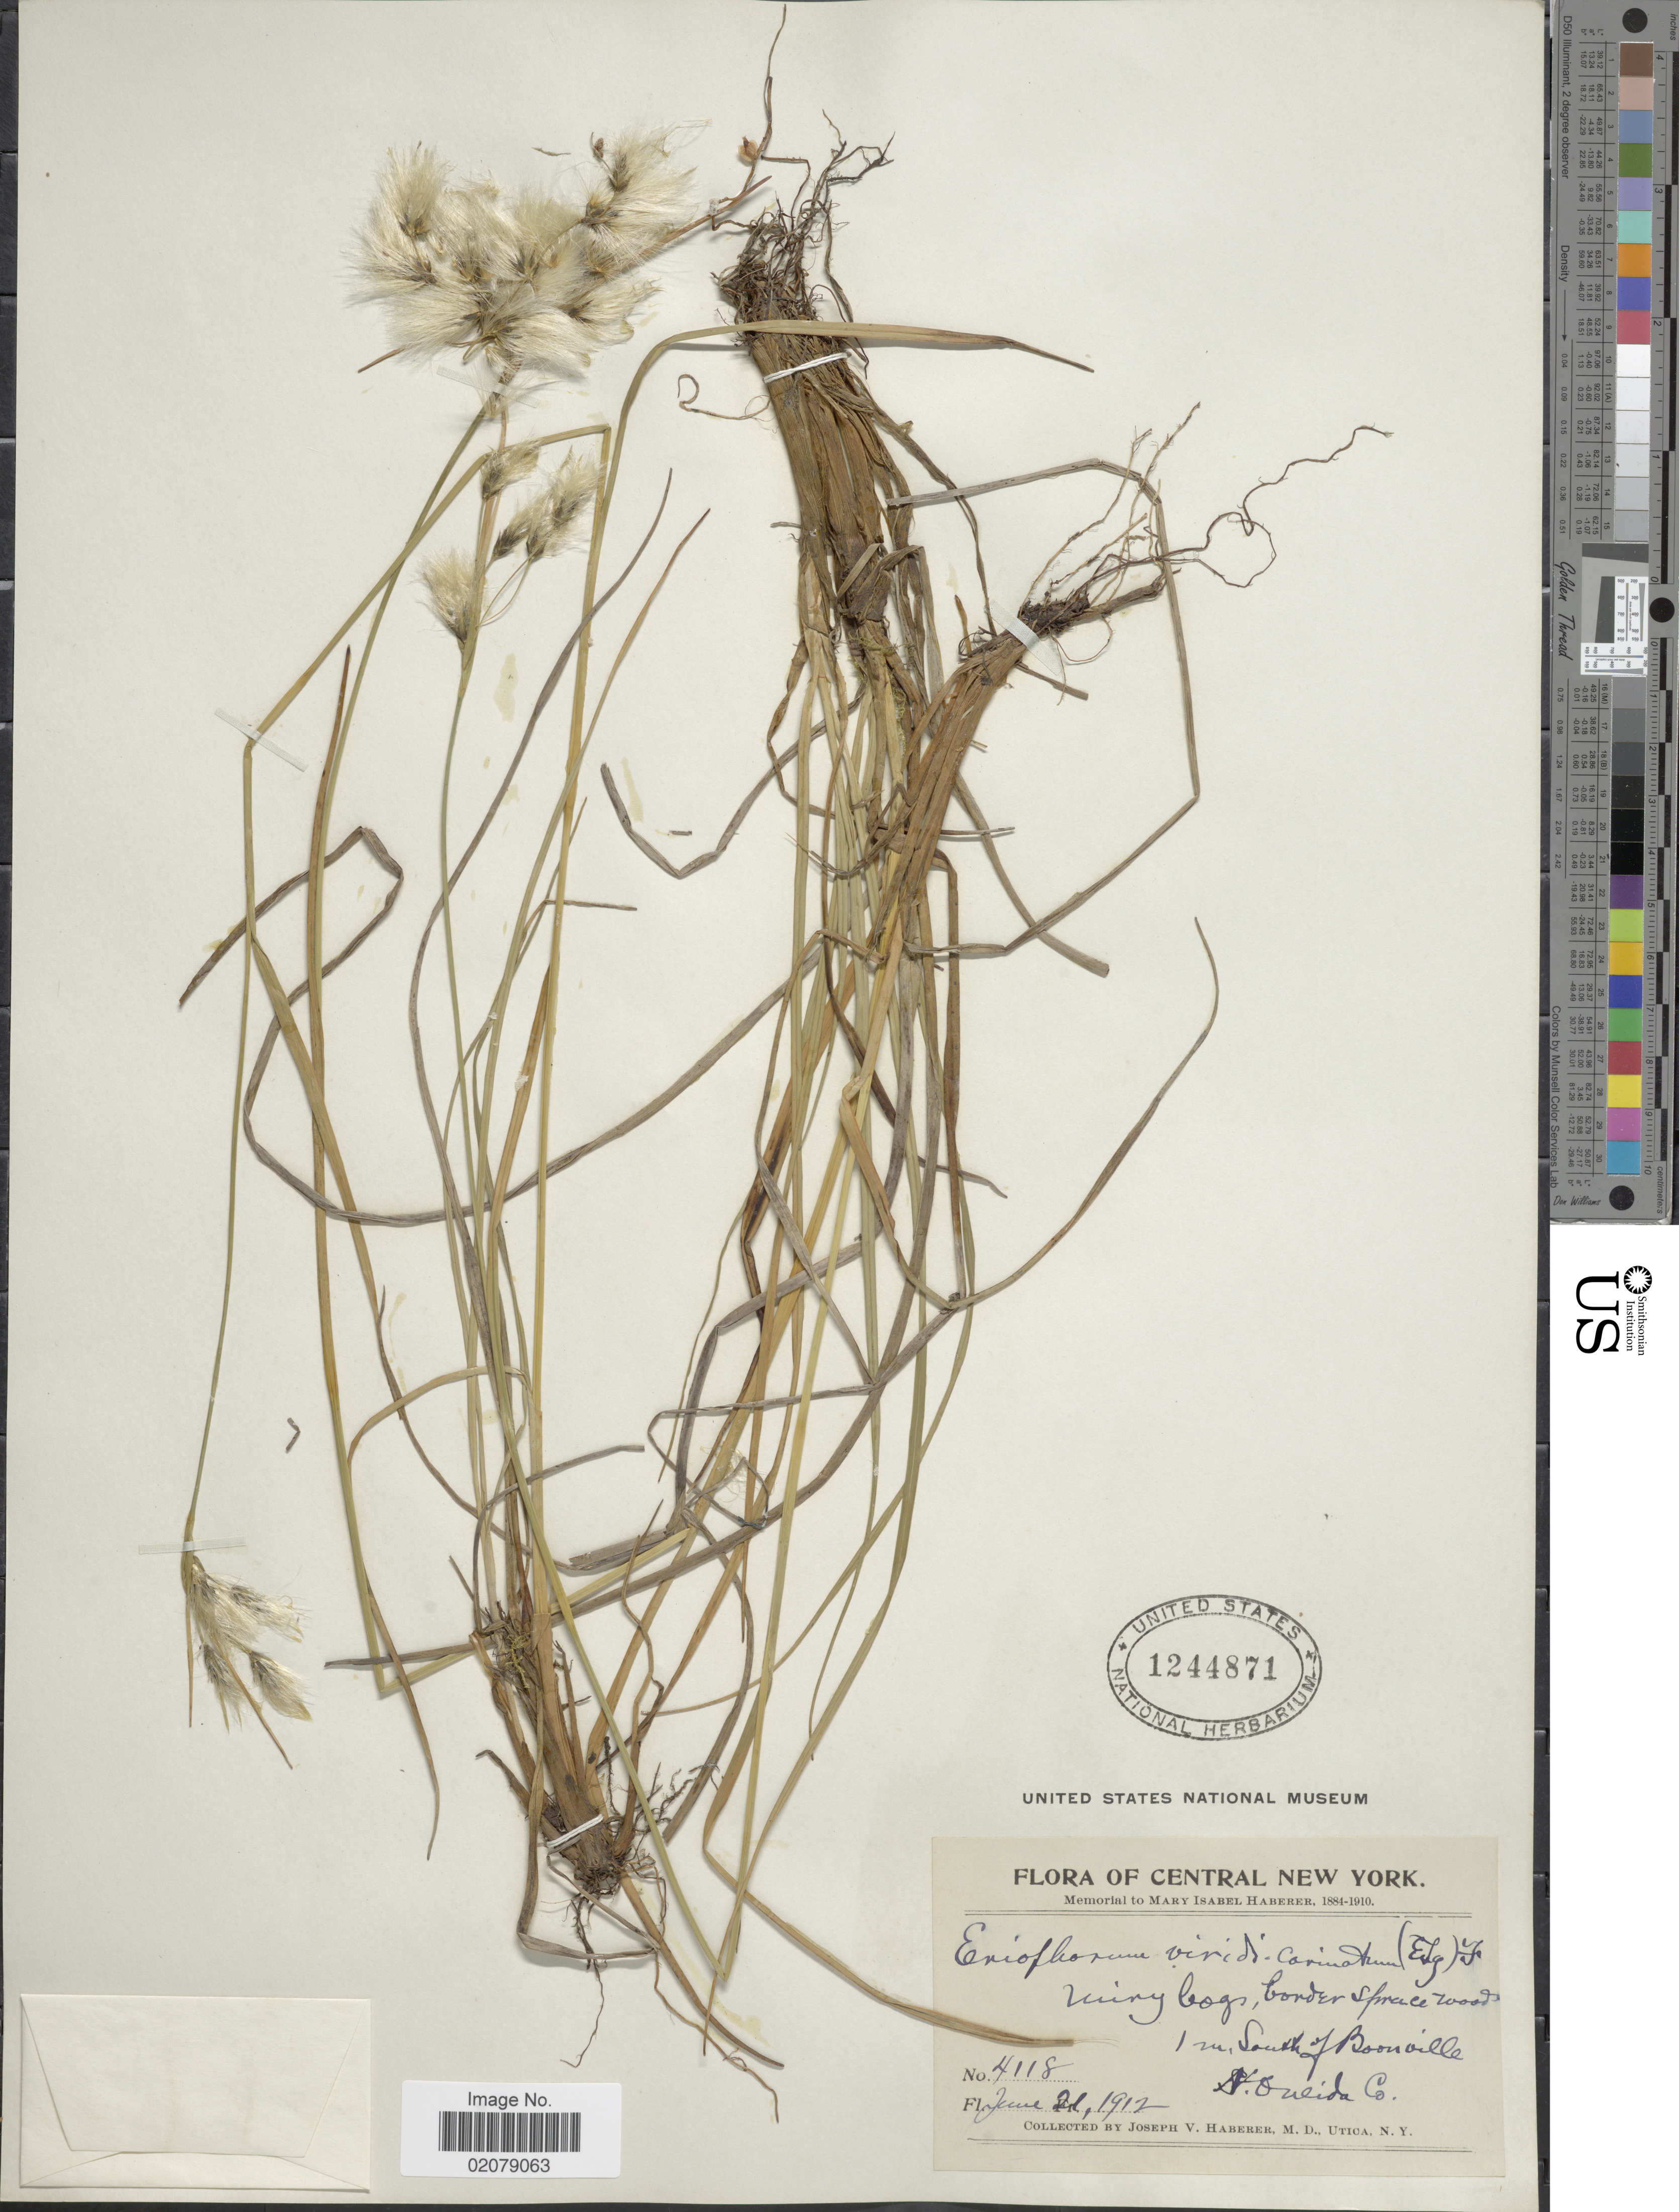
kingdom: Plantae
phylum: Tracheophyta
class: Liliopsida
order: Poales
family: Cyperaceae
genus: Eriophorum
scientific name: Eriophorum viridicarinatum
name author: (Englem.) Fernald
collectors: J. V. Haberer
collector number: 4118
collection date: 1912-06-21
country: United States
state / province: New York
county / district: Oneida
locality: Central New York, mi. South of Boonville, N. Oneida Co.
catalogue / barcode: US 1244871